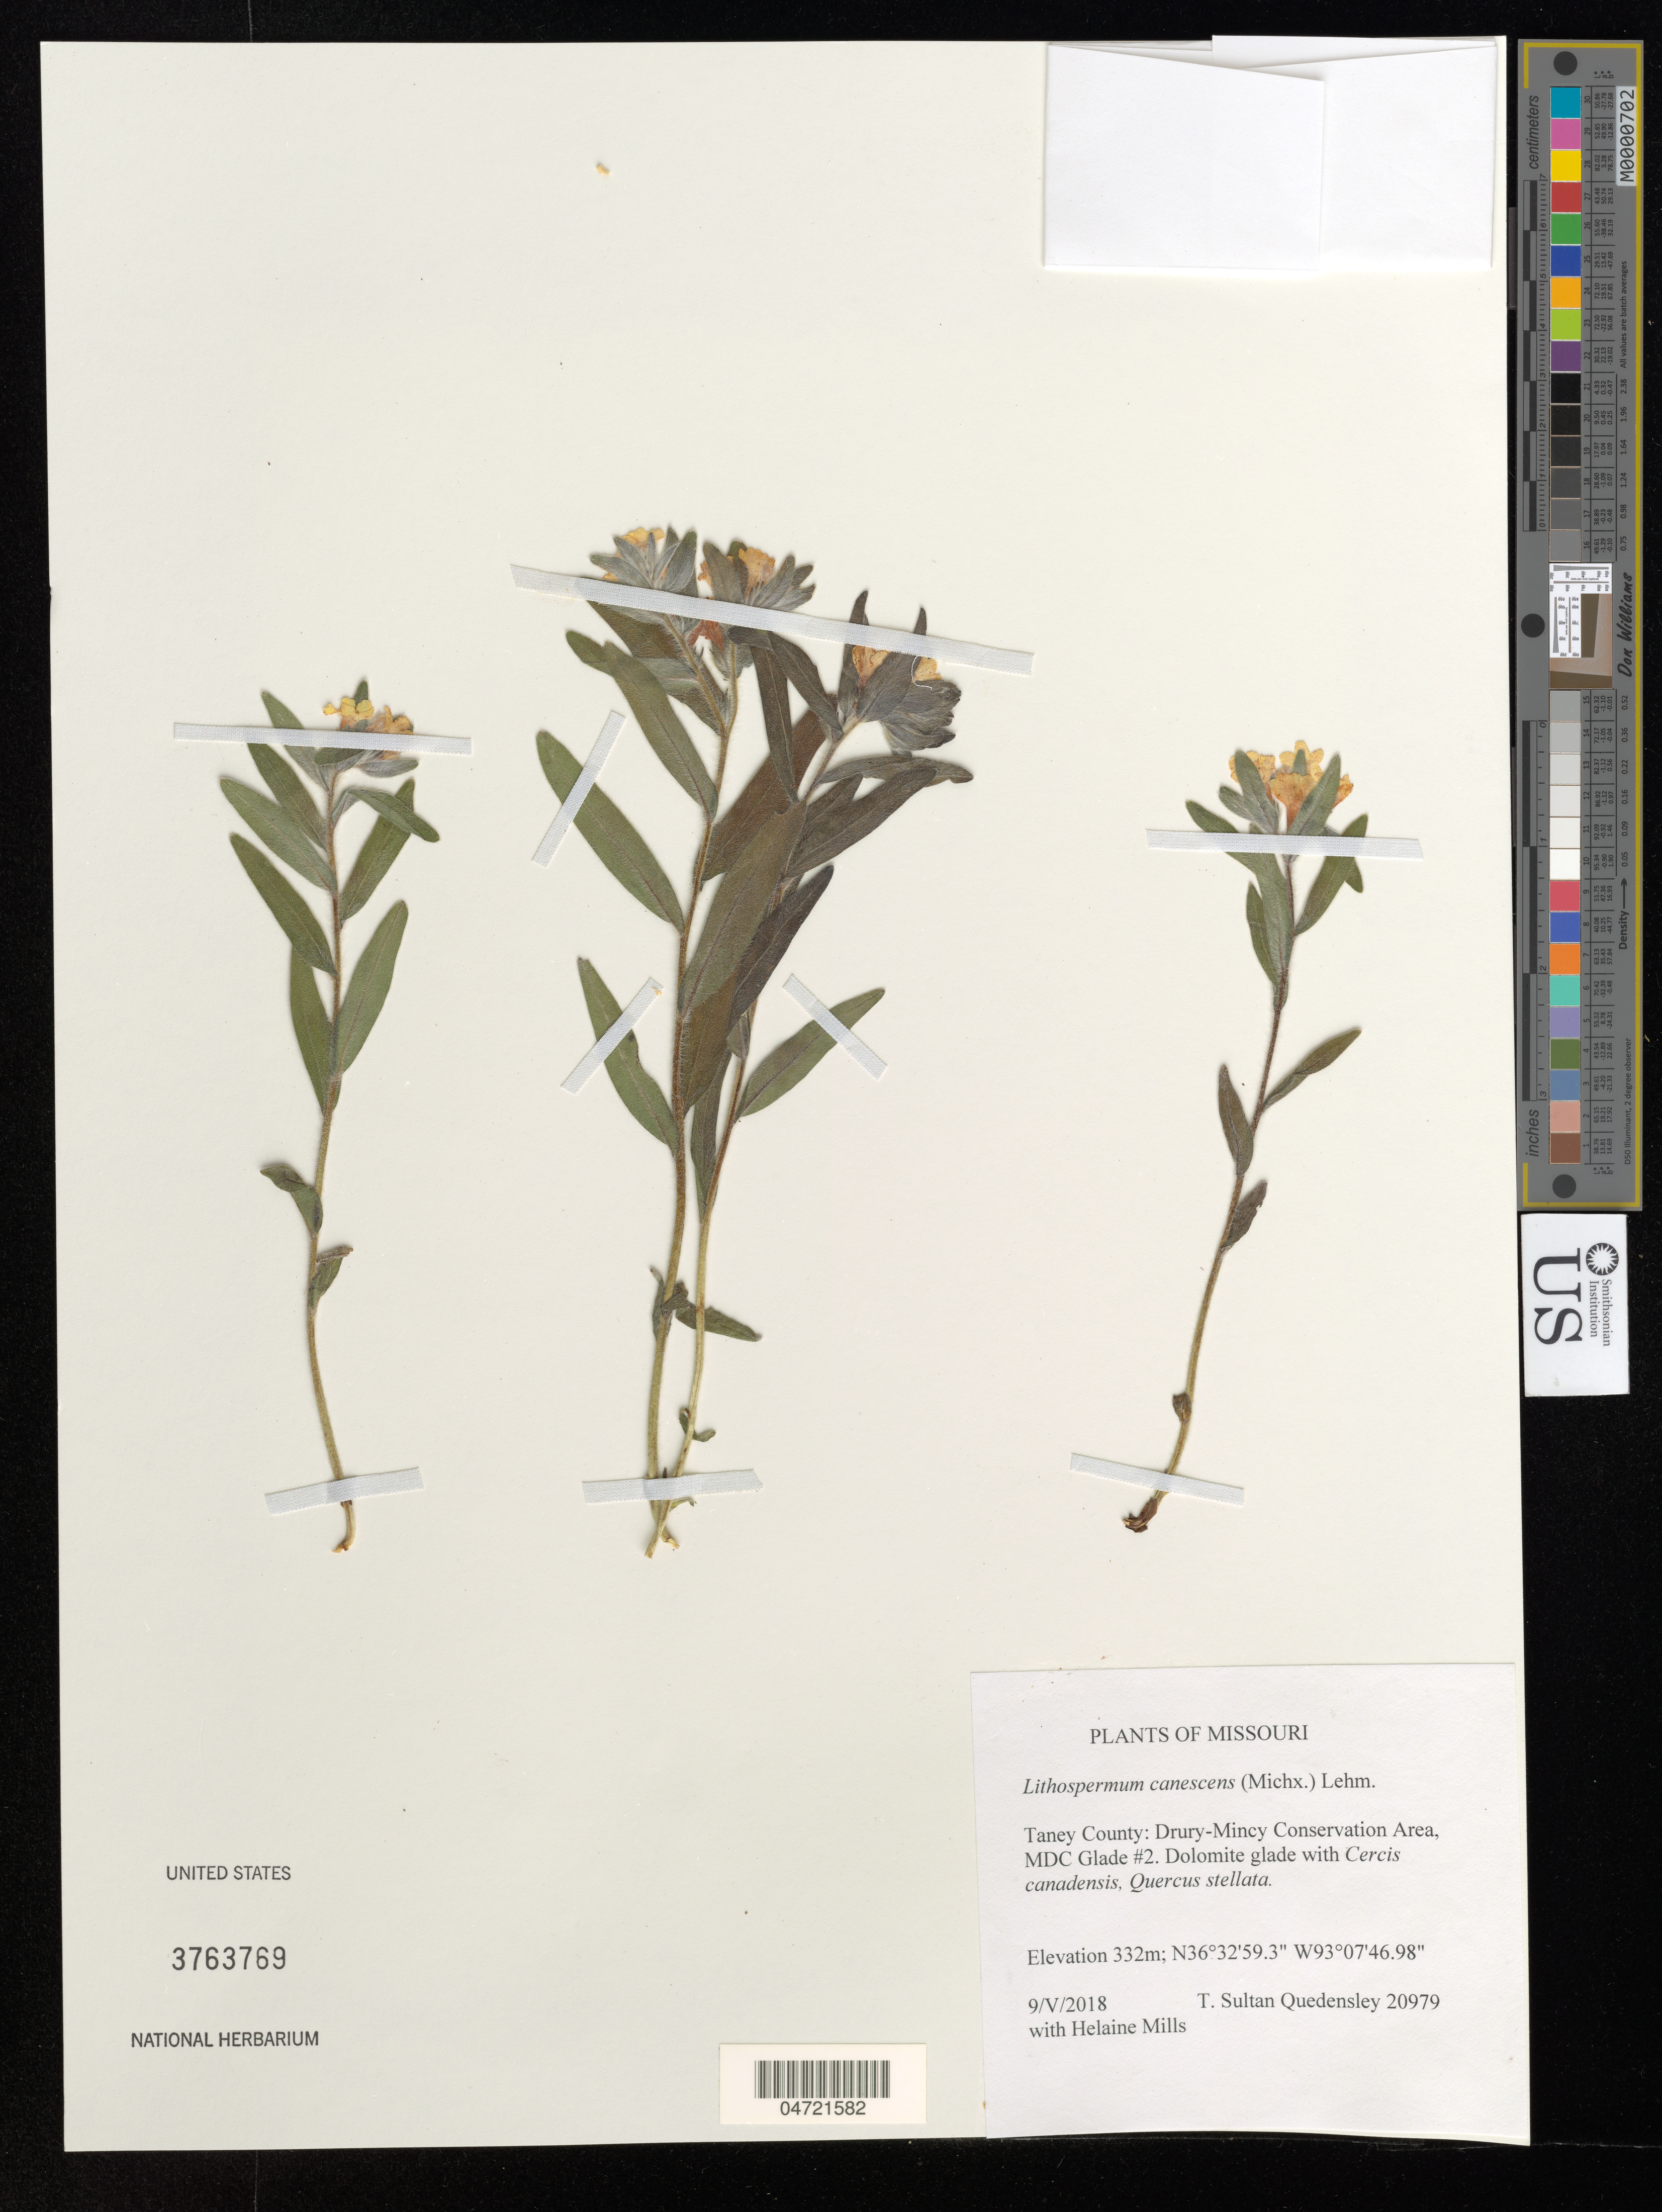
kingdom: Plantae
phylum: Tracheophyta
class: Magnoliopsida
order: Boraginales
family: Boraginaceae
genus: Lithospermum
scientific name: Lithospermum canescens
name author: (Michx.) Lehm.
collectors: T. S. Quedensley & H. Mills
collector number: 20979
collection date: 2018-05-09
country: United States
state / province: Missouri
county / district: Taney County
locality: Drury-Mincy Conservation Area, MDC Glade #2.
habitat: Dolomite glade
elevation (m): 332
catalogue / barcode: US 3763769